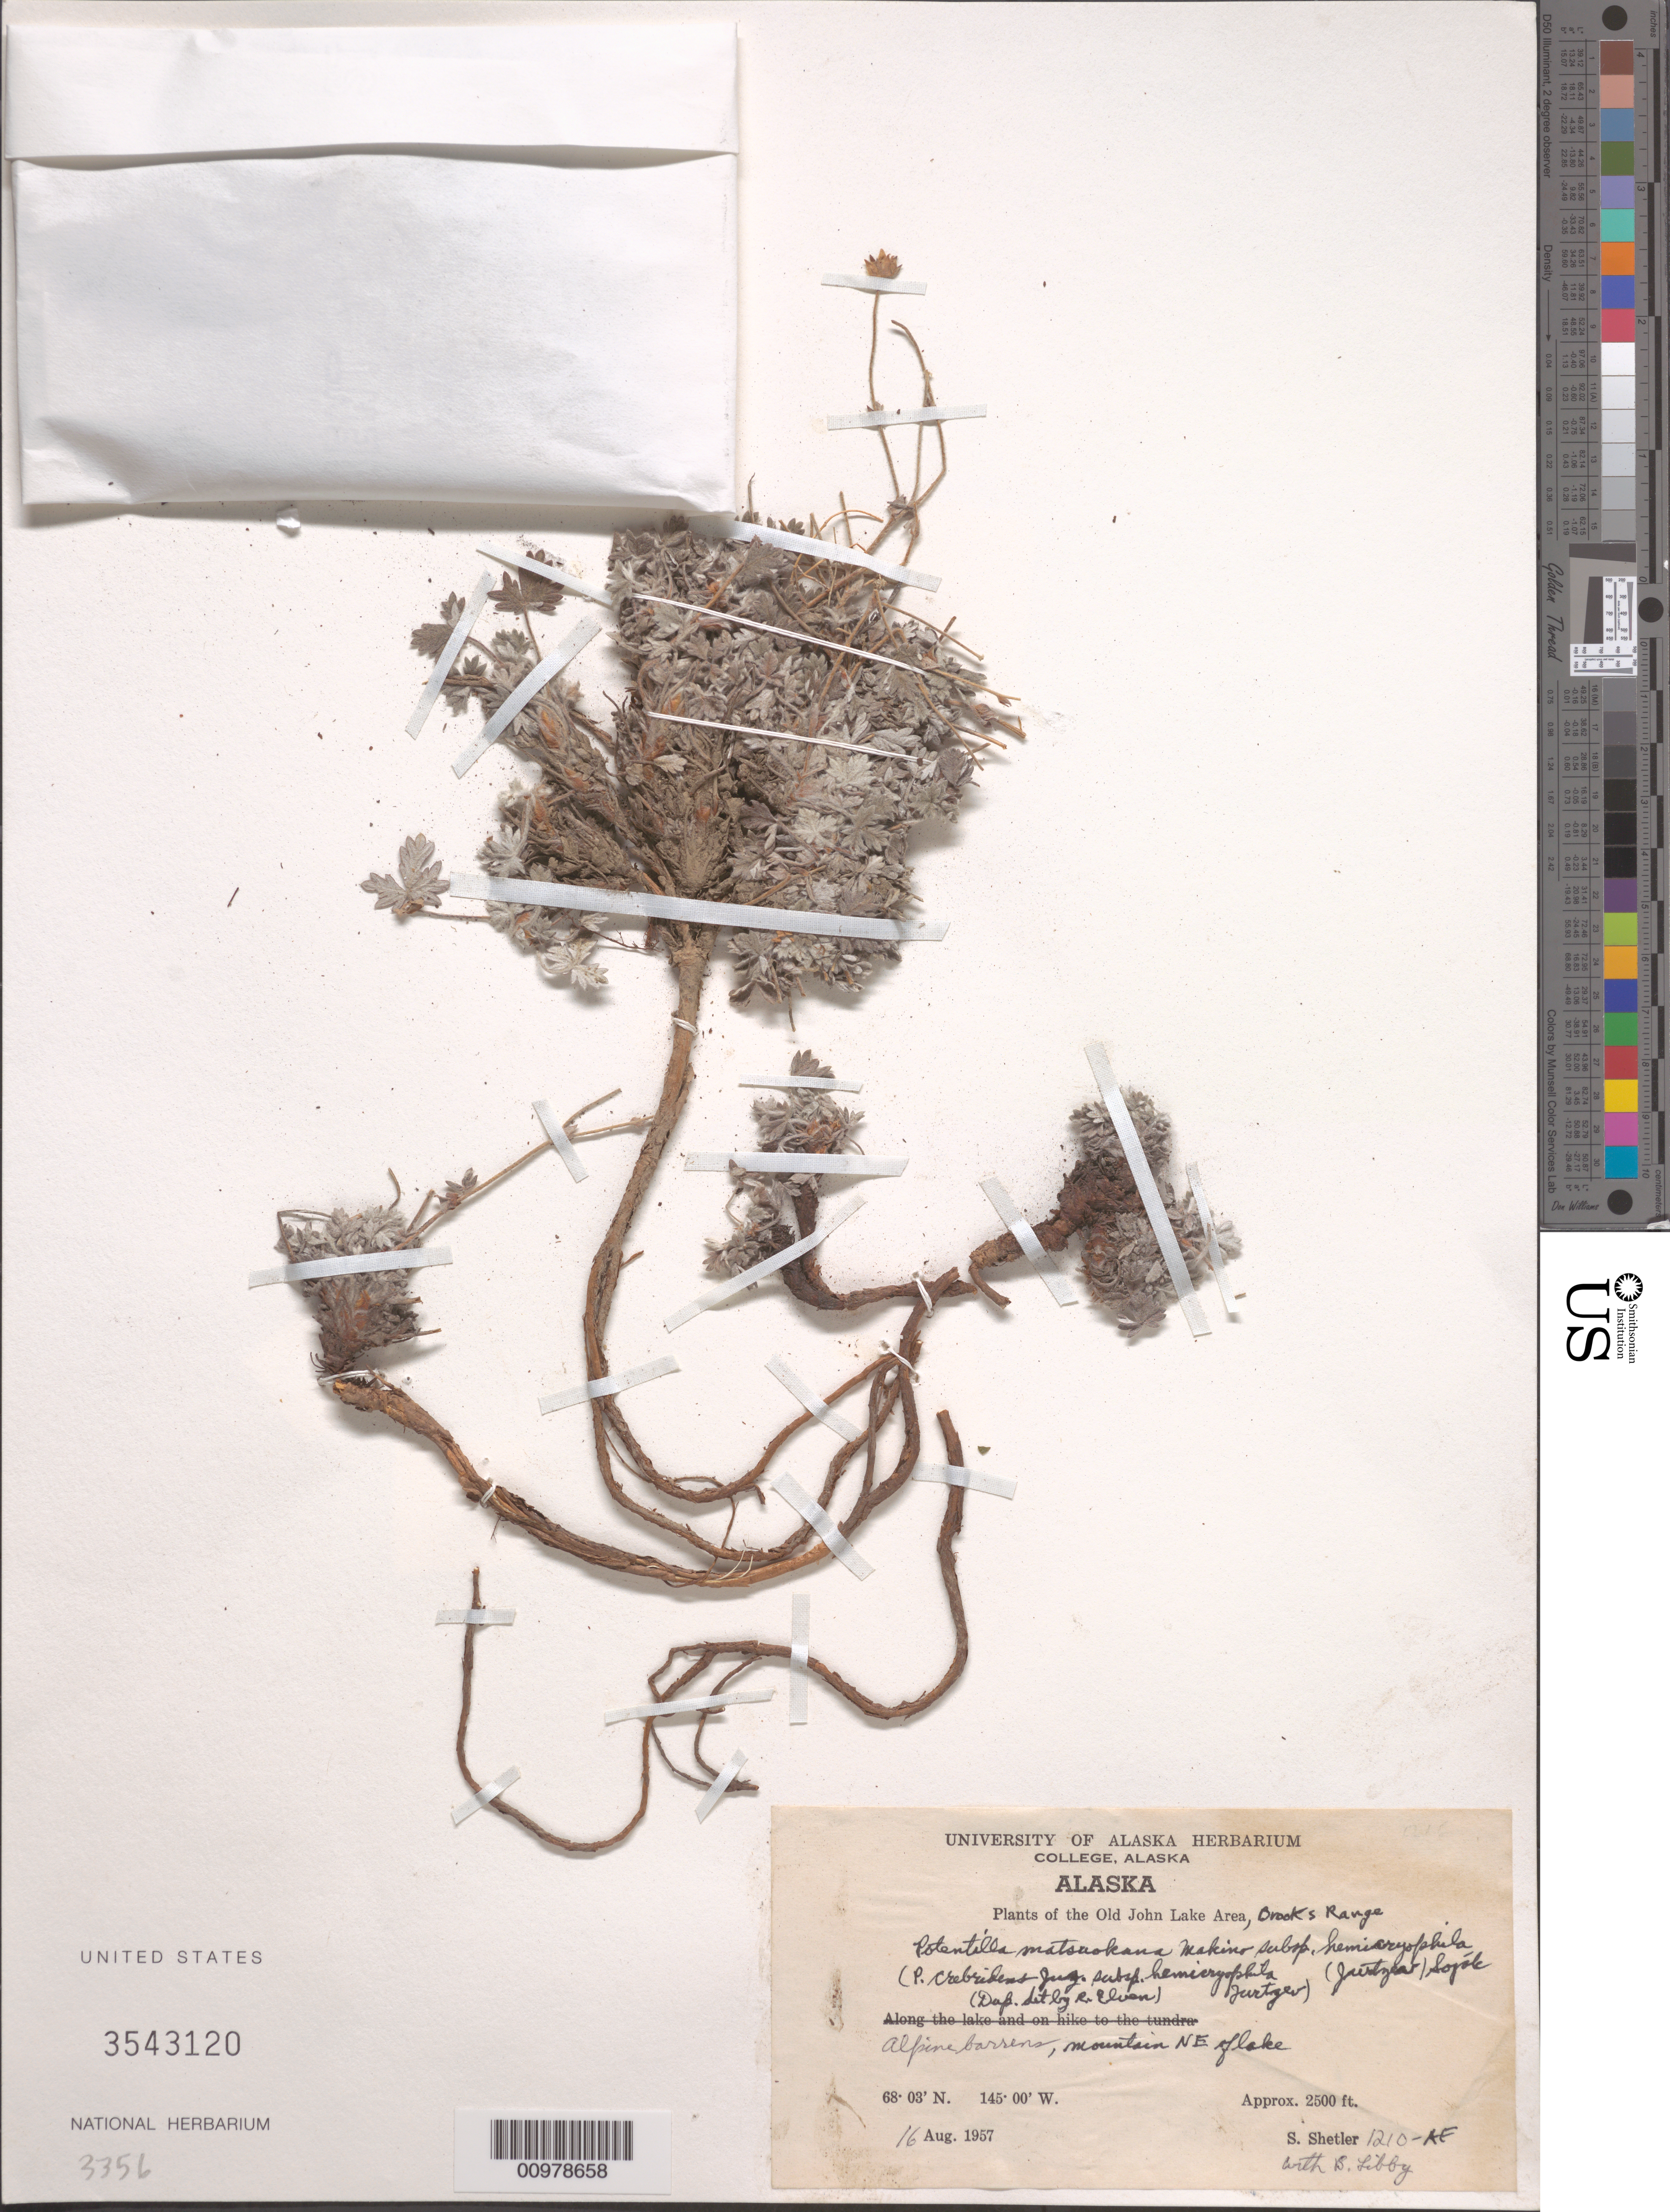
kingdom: Plantae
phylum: Tracheophyta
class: Magnoliopsida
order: Rosales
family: Rosaceae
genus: Potentilla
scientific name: Potentilla matsuokana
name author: Makino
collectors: S. Shetler & B. Libby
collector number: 1210-AF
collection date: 1957-08-16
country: United States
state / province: Alaska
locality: The Old John Lake Area, Brooks Range. Mountain NE of lake.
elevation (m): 762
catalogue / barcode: US 3543120